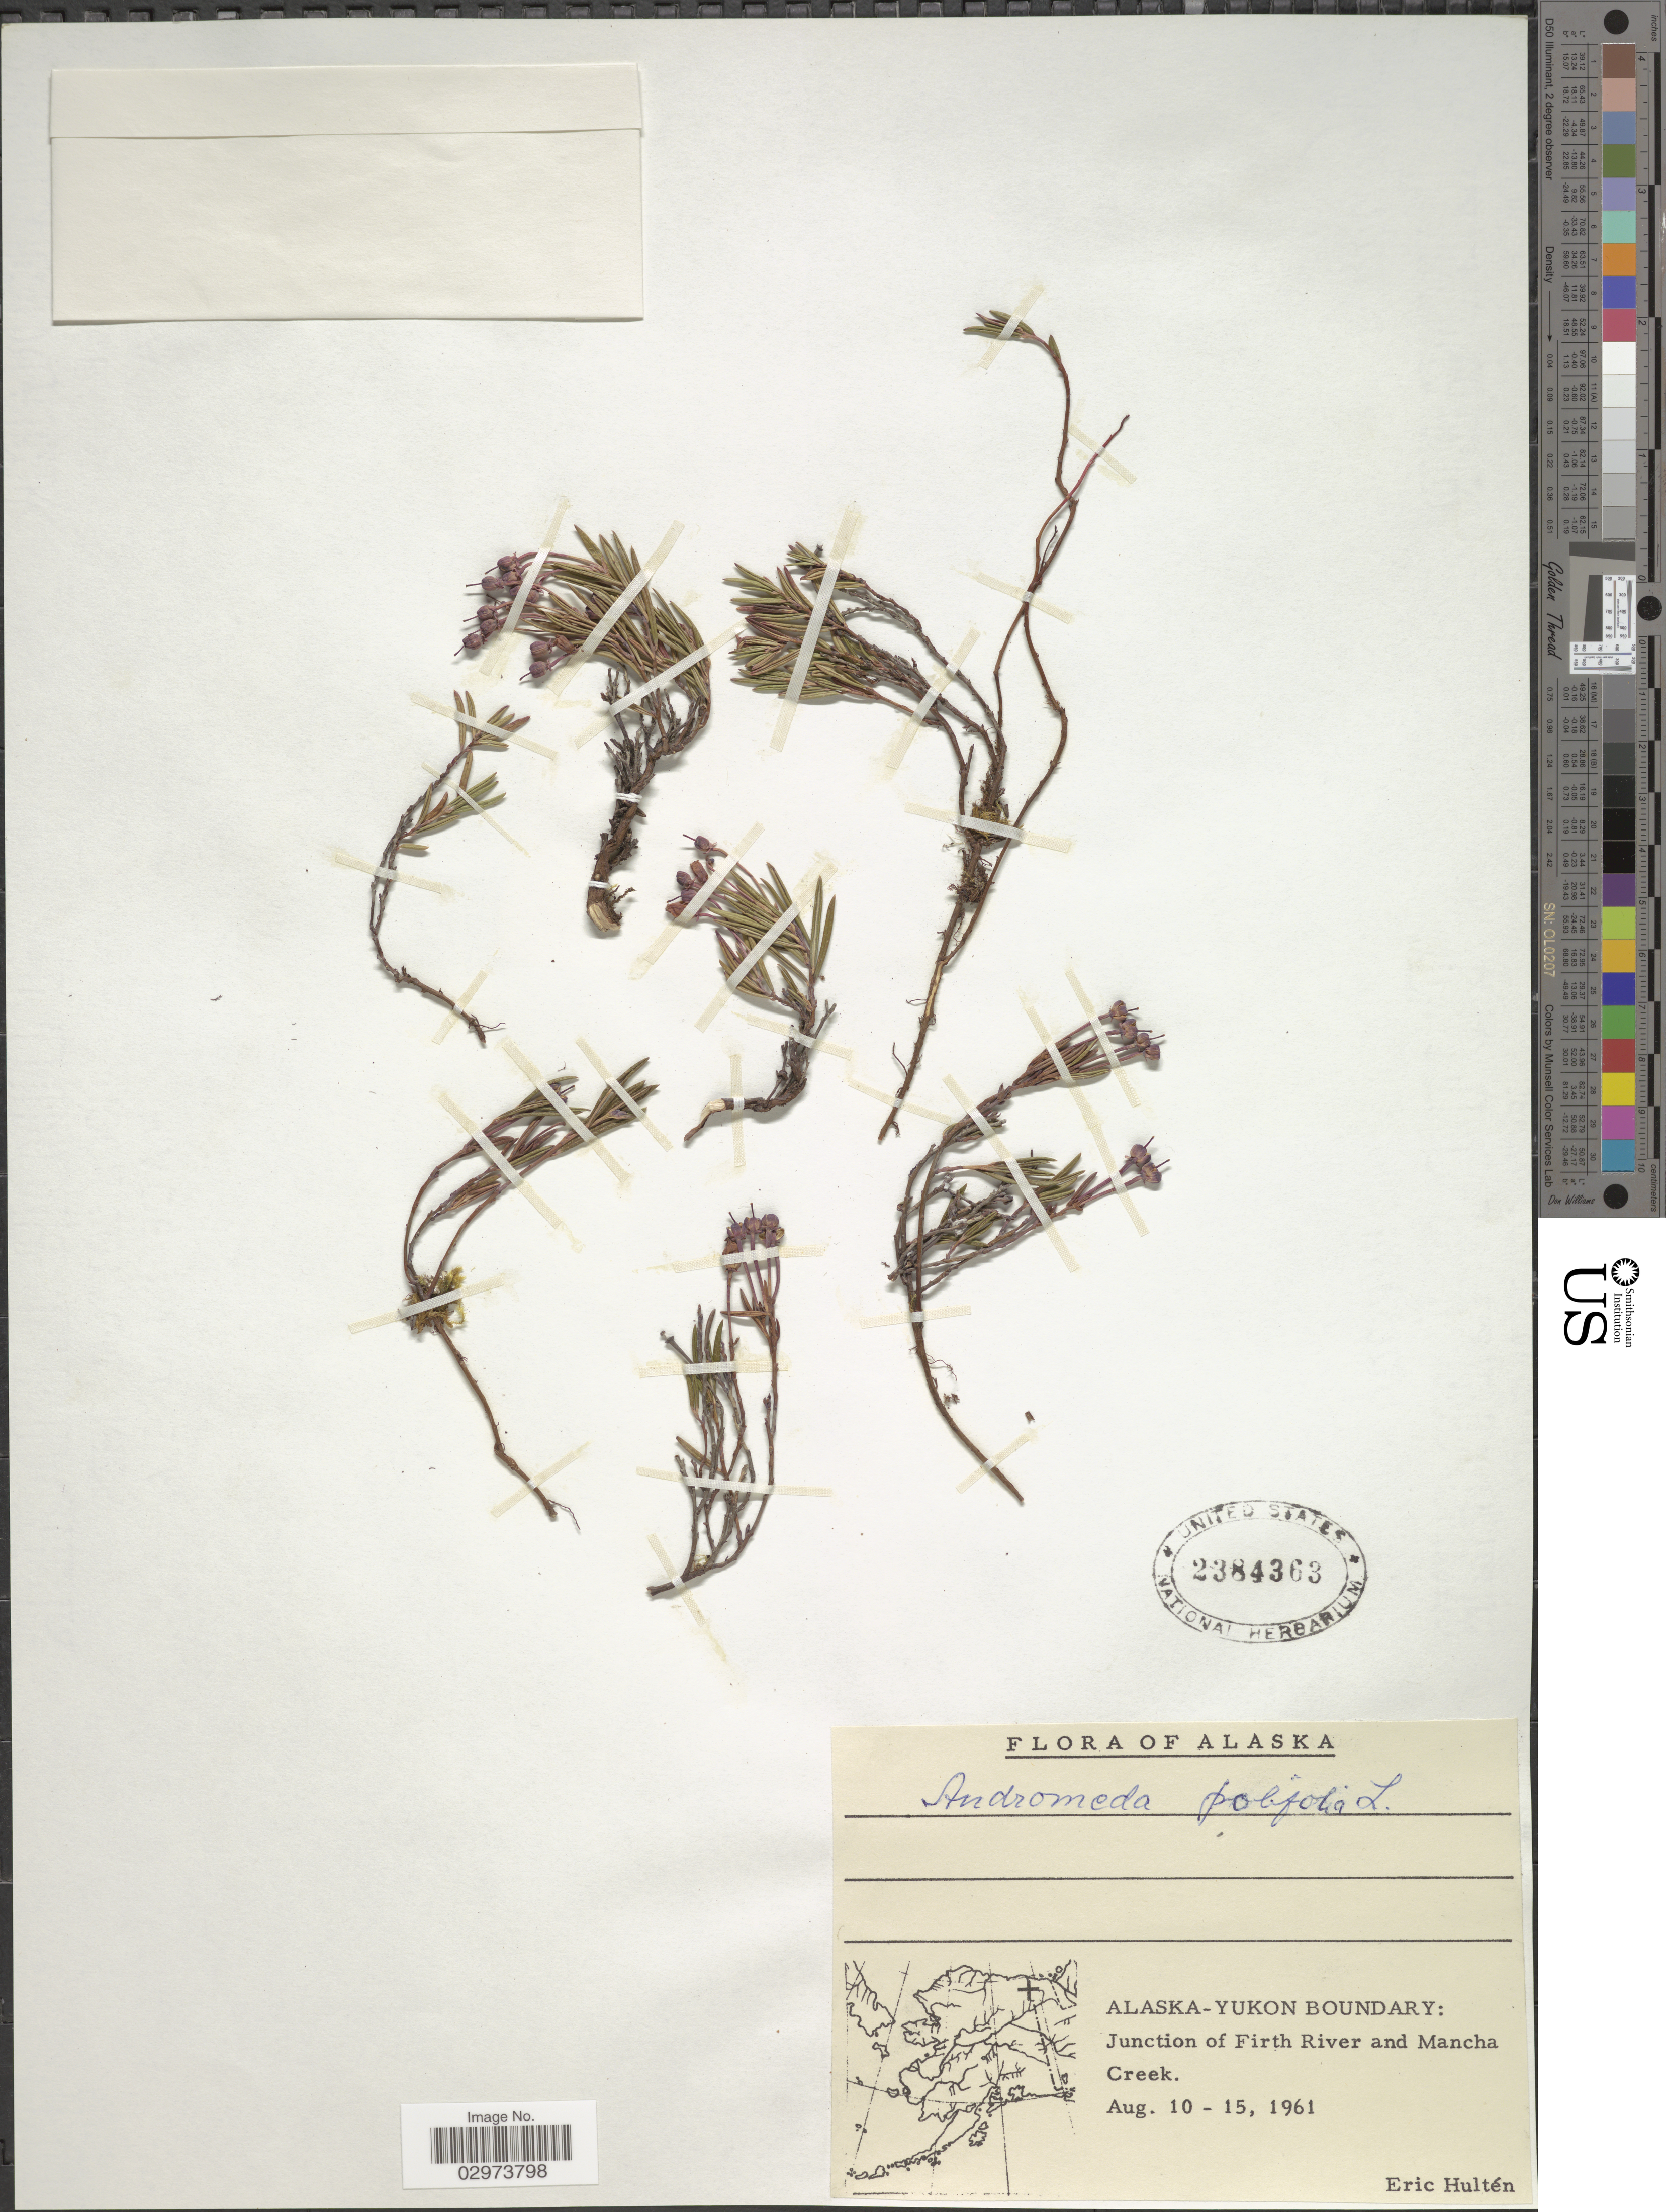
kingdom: Plantae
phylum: Tracheophyta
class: Magnoliopsida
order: Ericales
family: Ericaceae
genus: Andromeda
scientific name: Andromeda polifolia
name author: L.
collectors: E. G. Hultén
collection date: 1961-08-10/1961-08-15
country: United States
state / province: Alaska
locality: Alaska-Yukon Boundary: Junction of Firth River and Mancha Creek.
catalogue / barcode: US 2384363